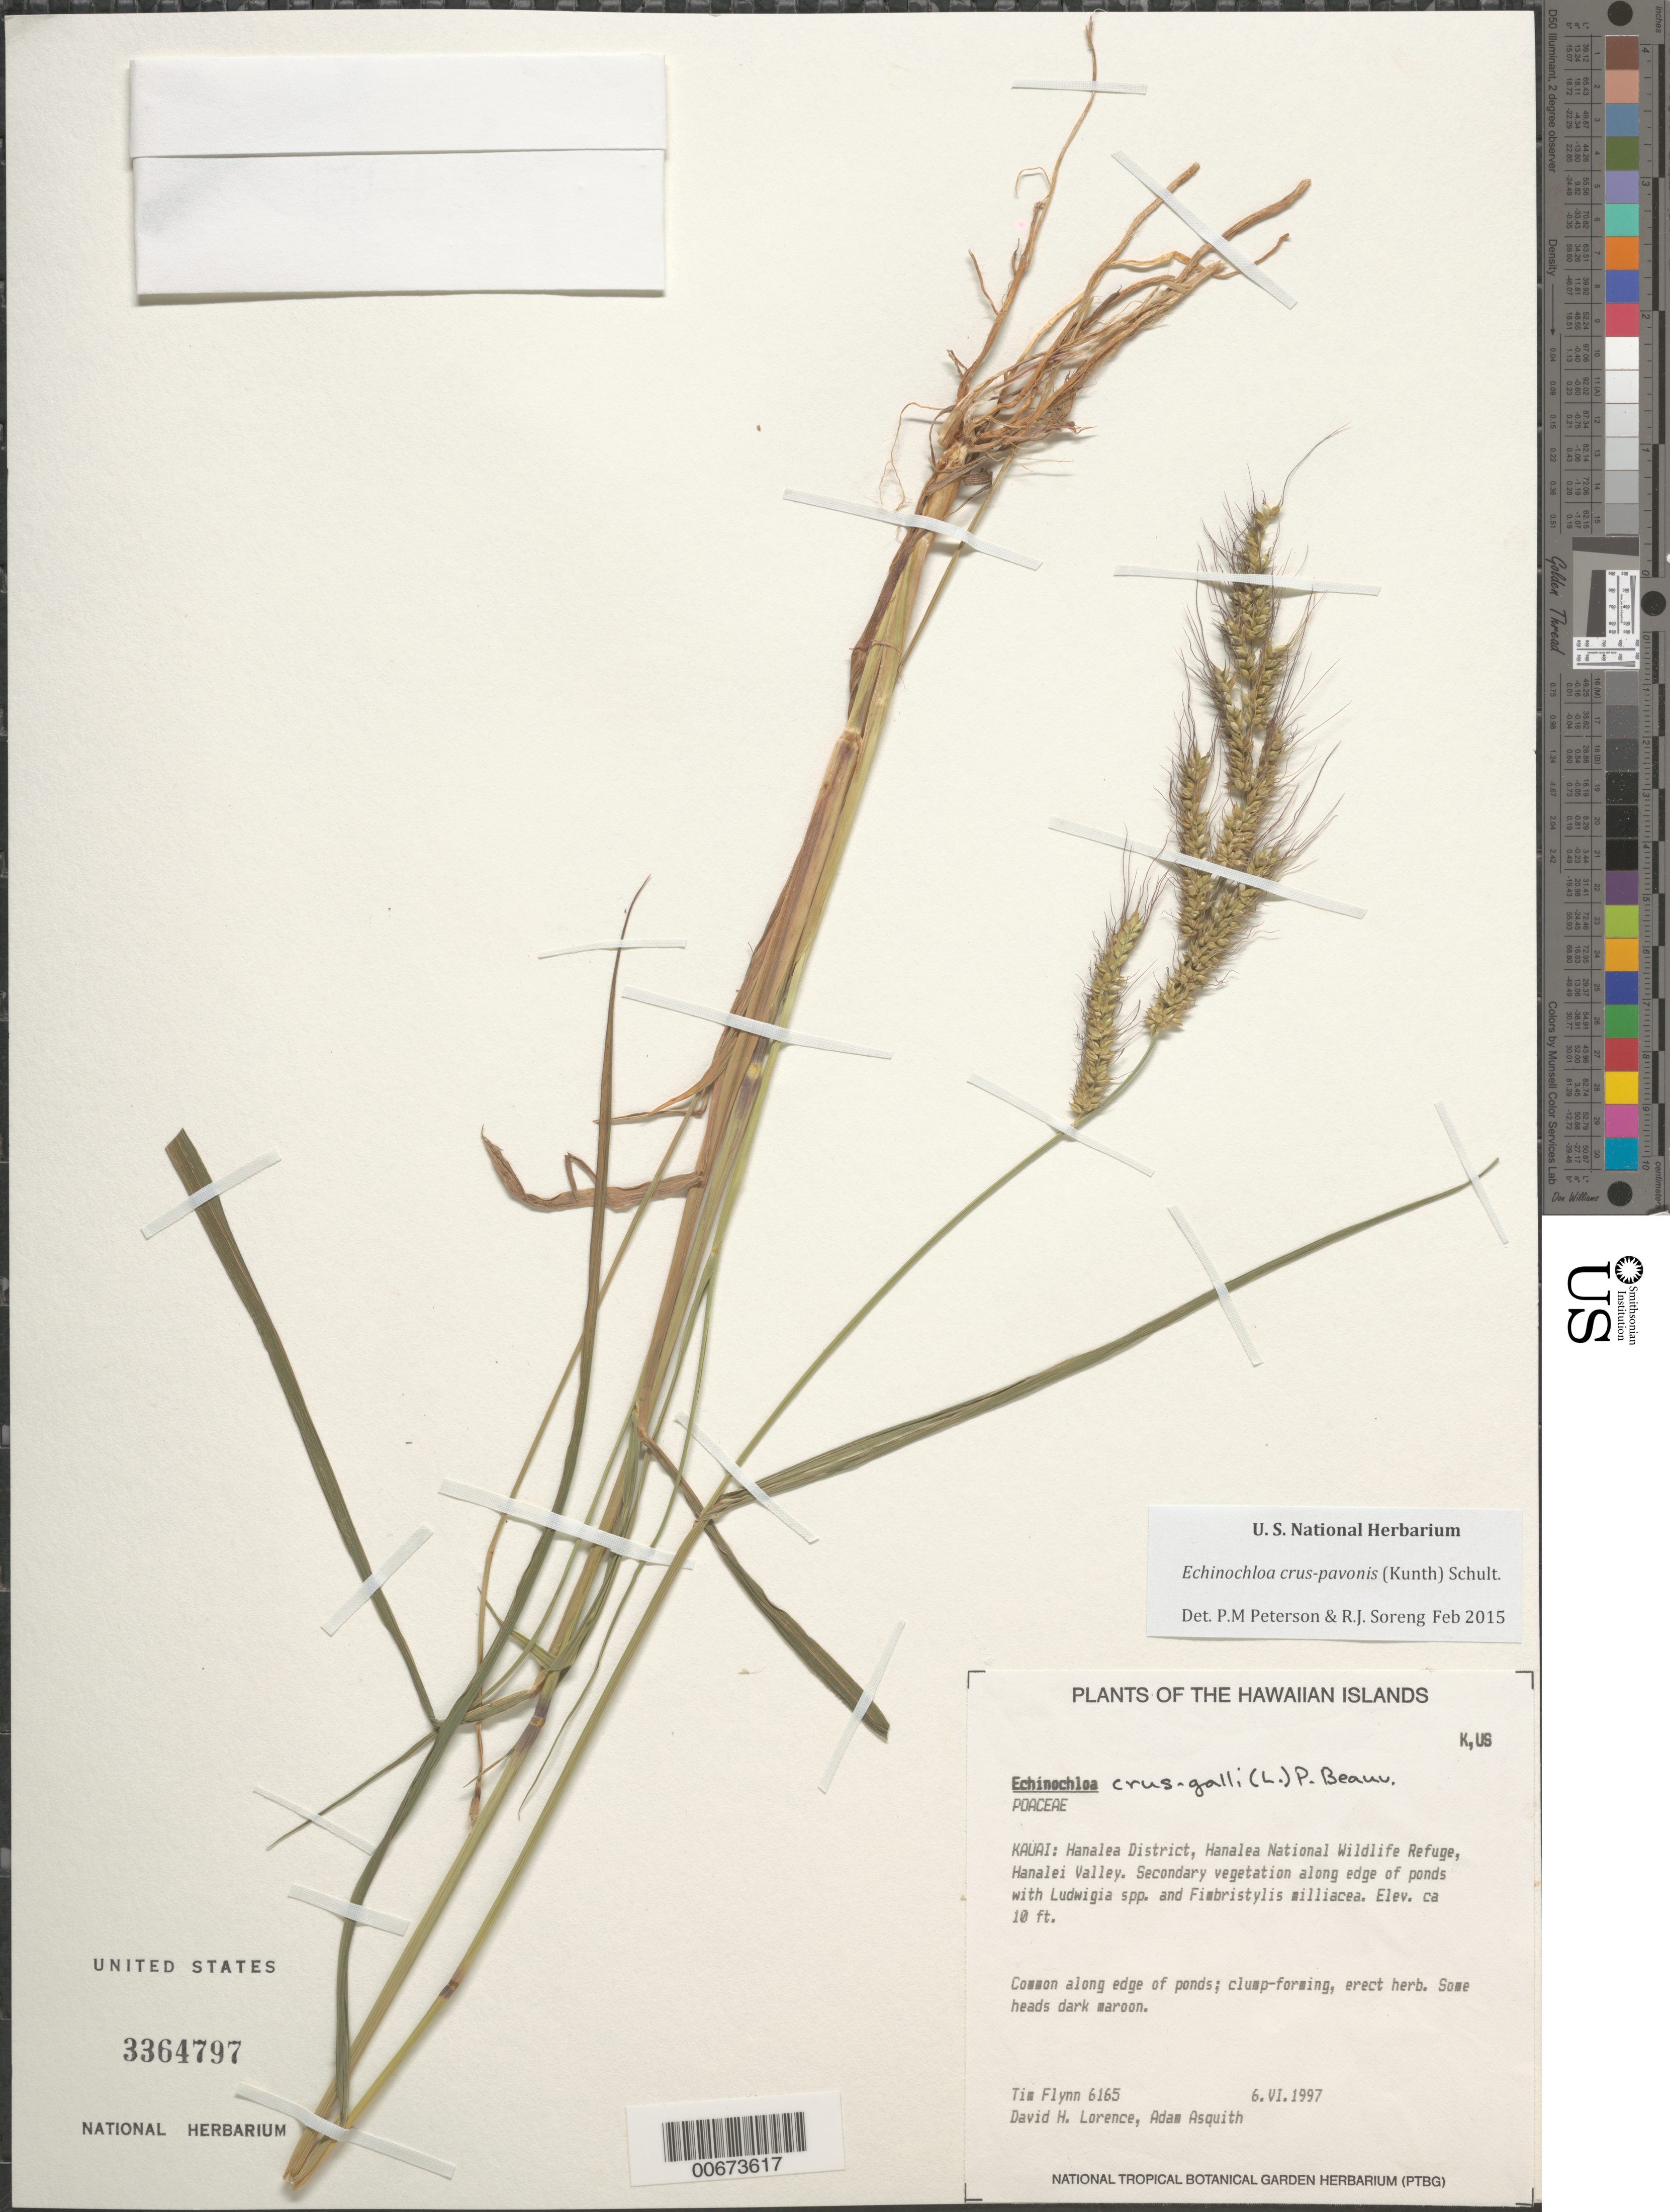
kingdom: Plantae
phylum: Tracheophyta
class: Liliopsida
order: Poales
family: Poaceae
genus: Echinochloa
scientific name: Echinochloa crus-galli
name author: (L.) P. Beauv.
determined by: Wagner, W. L., (BOT), Smithsonian Institution - National Museum of Natural History (UNITED STATES)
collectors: T. W. Flynn, D. Lorence & A. Asquith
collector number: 6165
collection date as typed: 6 Jun 1997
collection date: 1997-06-06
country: United States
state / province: Hawaii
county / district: Kauai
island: Kaua'i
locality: Hanalea District, Hanalea National Wildlife Refuge, Hanalei Valley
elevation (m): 3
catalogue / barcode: US 3364797